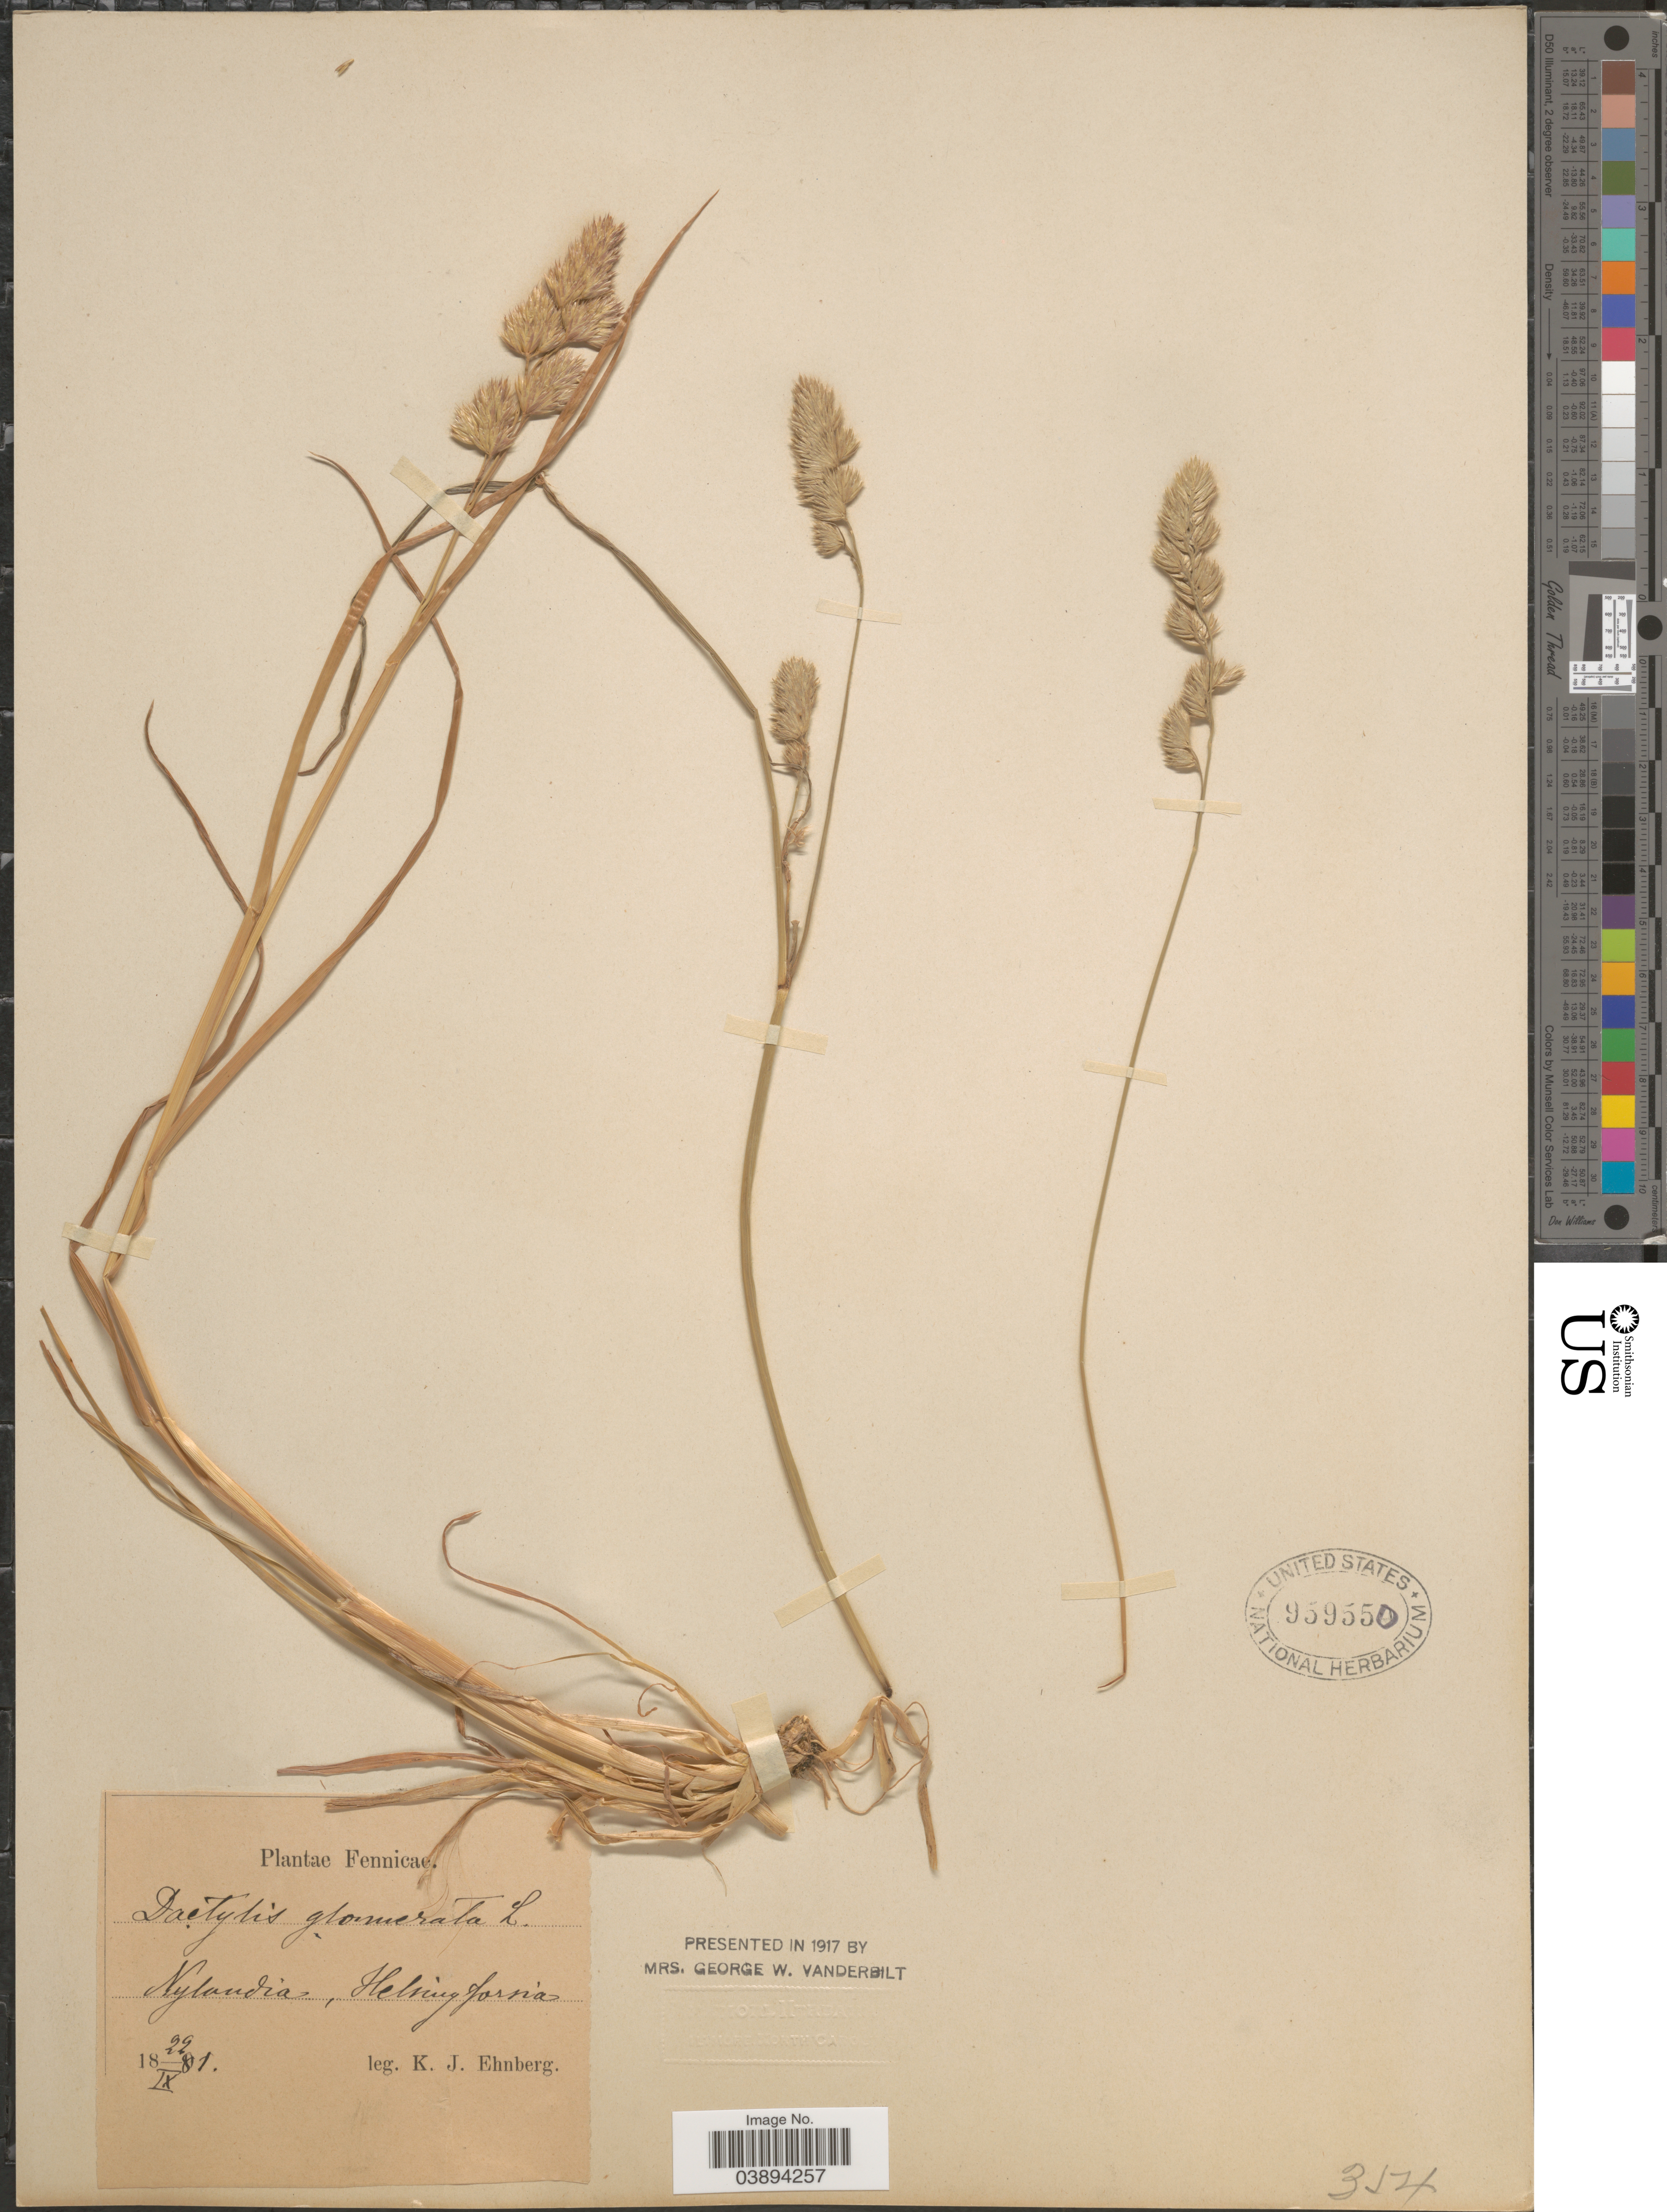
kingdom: Plantae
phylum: Tracheophyta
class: Liliopsida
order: Poales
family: Poaceae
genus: Dactylis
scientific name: Dactylis glomerata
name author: L.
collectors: K. Ehnberg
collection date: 1881-09-29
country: Finland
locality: Fennicae. Nylandia, Helsingforsia.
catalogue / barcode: US 959550